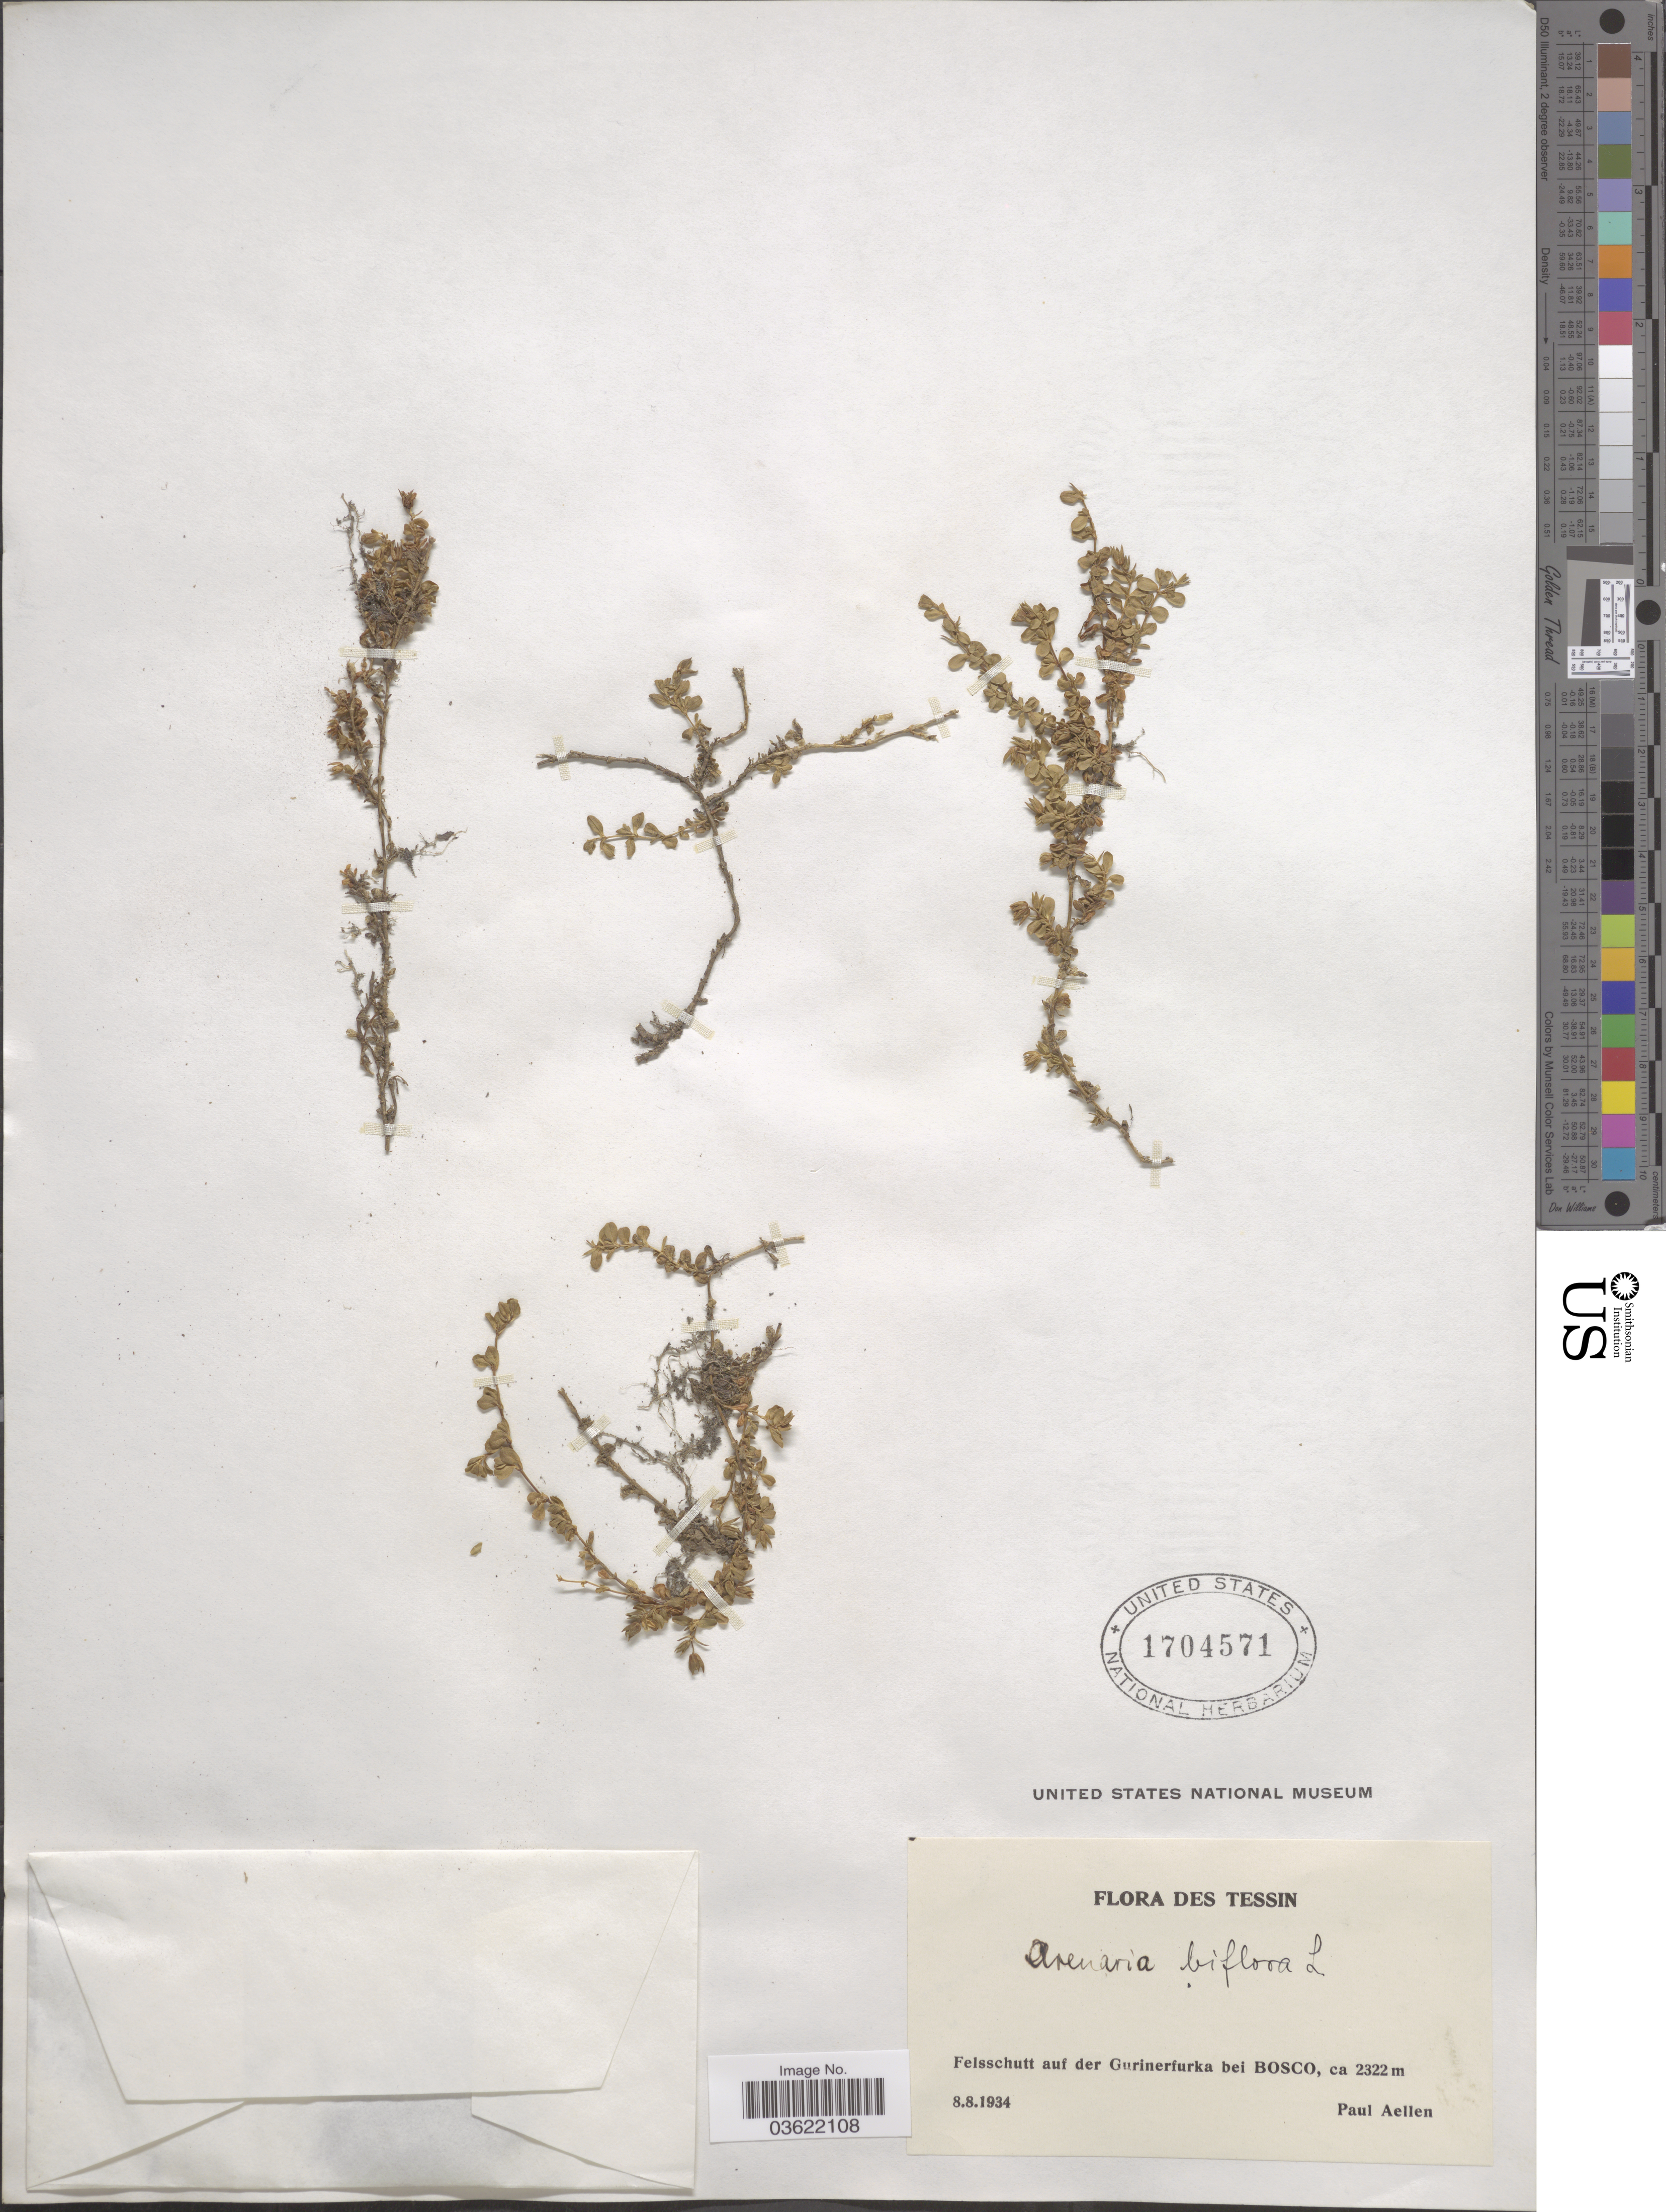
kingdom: Plantae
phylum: Tracheophyta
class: Magnoliopsida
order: Caryophyllales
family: Caryophyllaceae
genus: Arenaria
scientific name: Arenaria biflora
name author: L.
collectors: P. Aellen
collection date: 1934-08-08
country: Switzerland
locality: Tessin. Felsschutt auf der Gurinerfurka bei Bosco.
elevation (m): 2322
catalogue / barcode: US 1704571